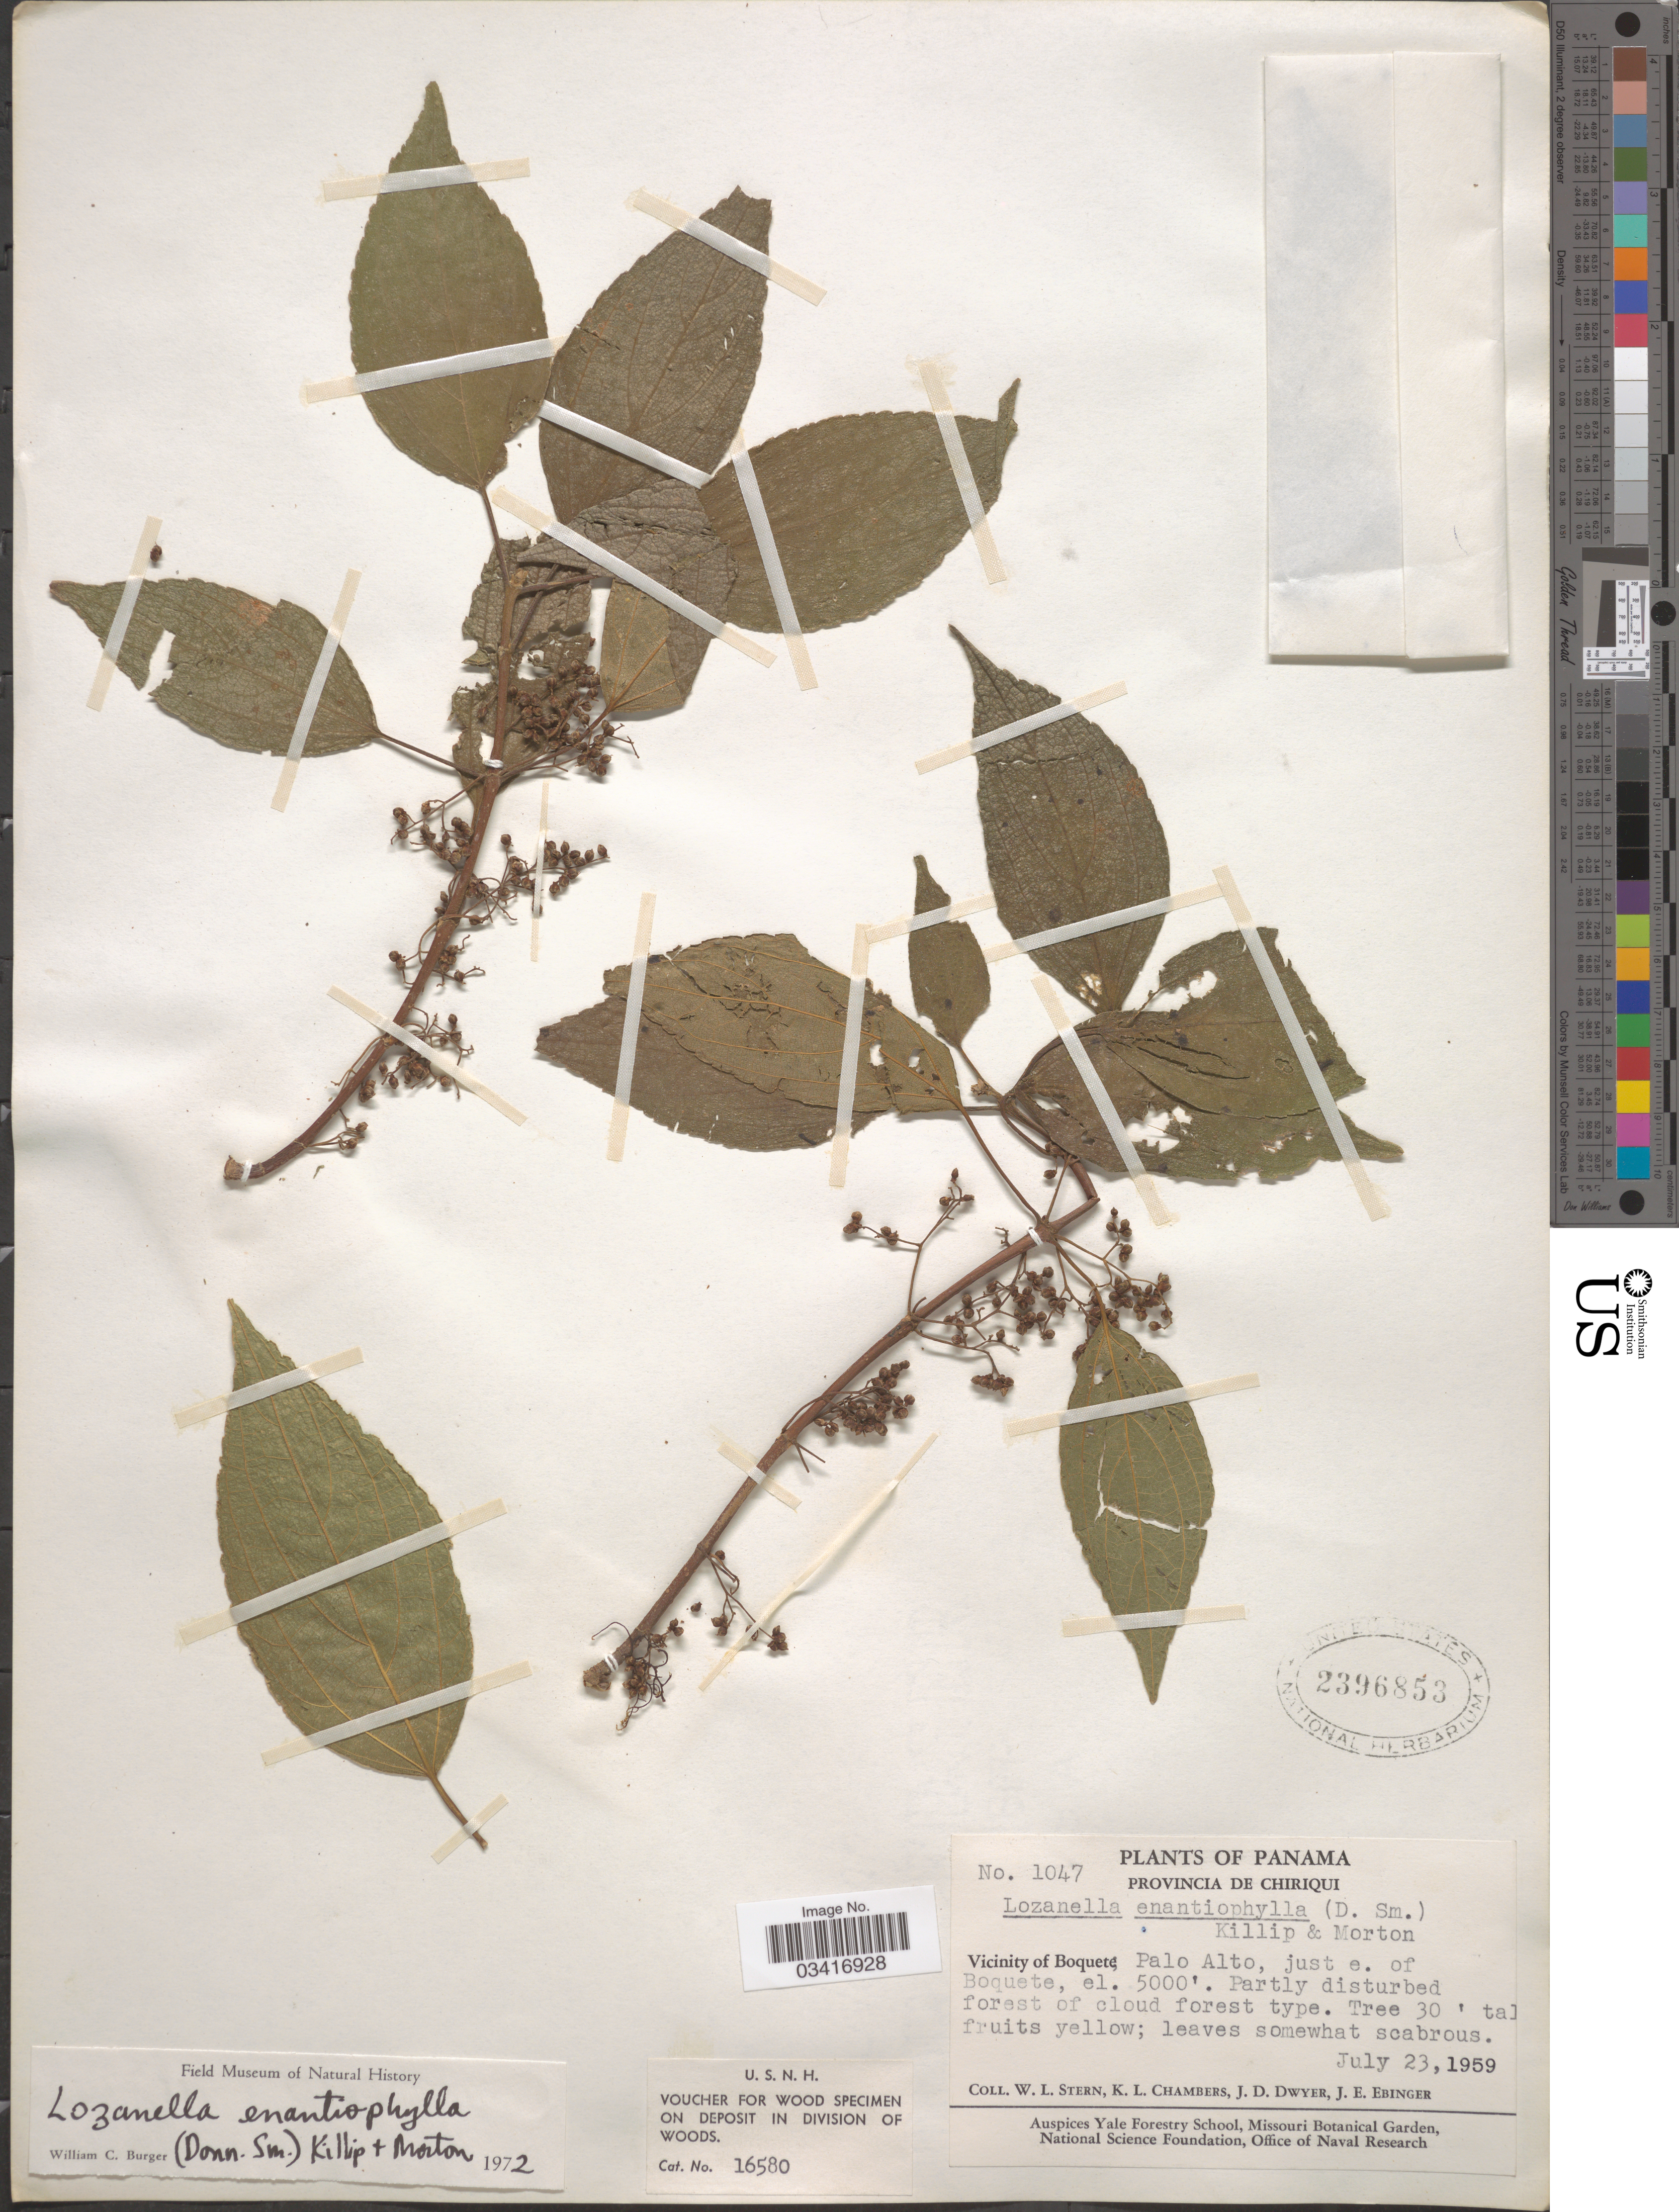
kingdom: Plantae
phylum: Tracheophyta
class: Magnoliopsida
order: Rosales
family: Cannabaceae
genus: Lozanella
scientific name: Lozanella enantiophylla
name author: (Donn. Sm.) Killip & C.V. Morton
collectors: W. L. Stern, K. Chambers, J. D. Dwyer & J. Ebinger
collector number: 1047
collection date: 1959-07-23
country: Panama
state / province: Chiriqui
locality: Vicinity of Boquete; Palo Alto, just e. of Boquete.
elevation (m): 1524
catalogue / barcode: US 2396853